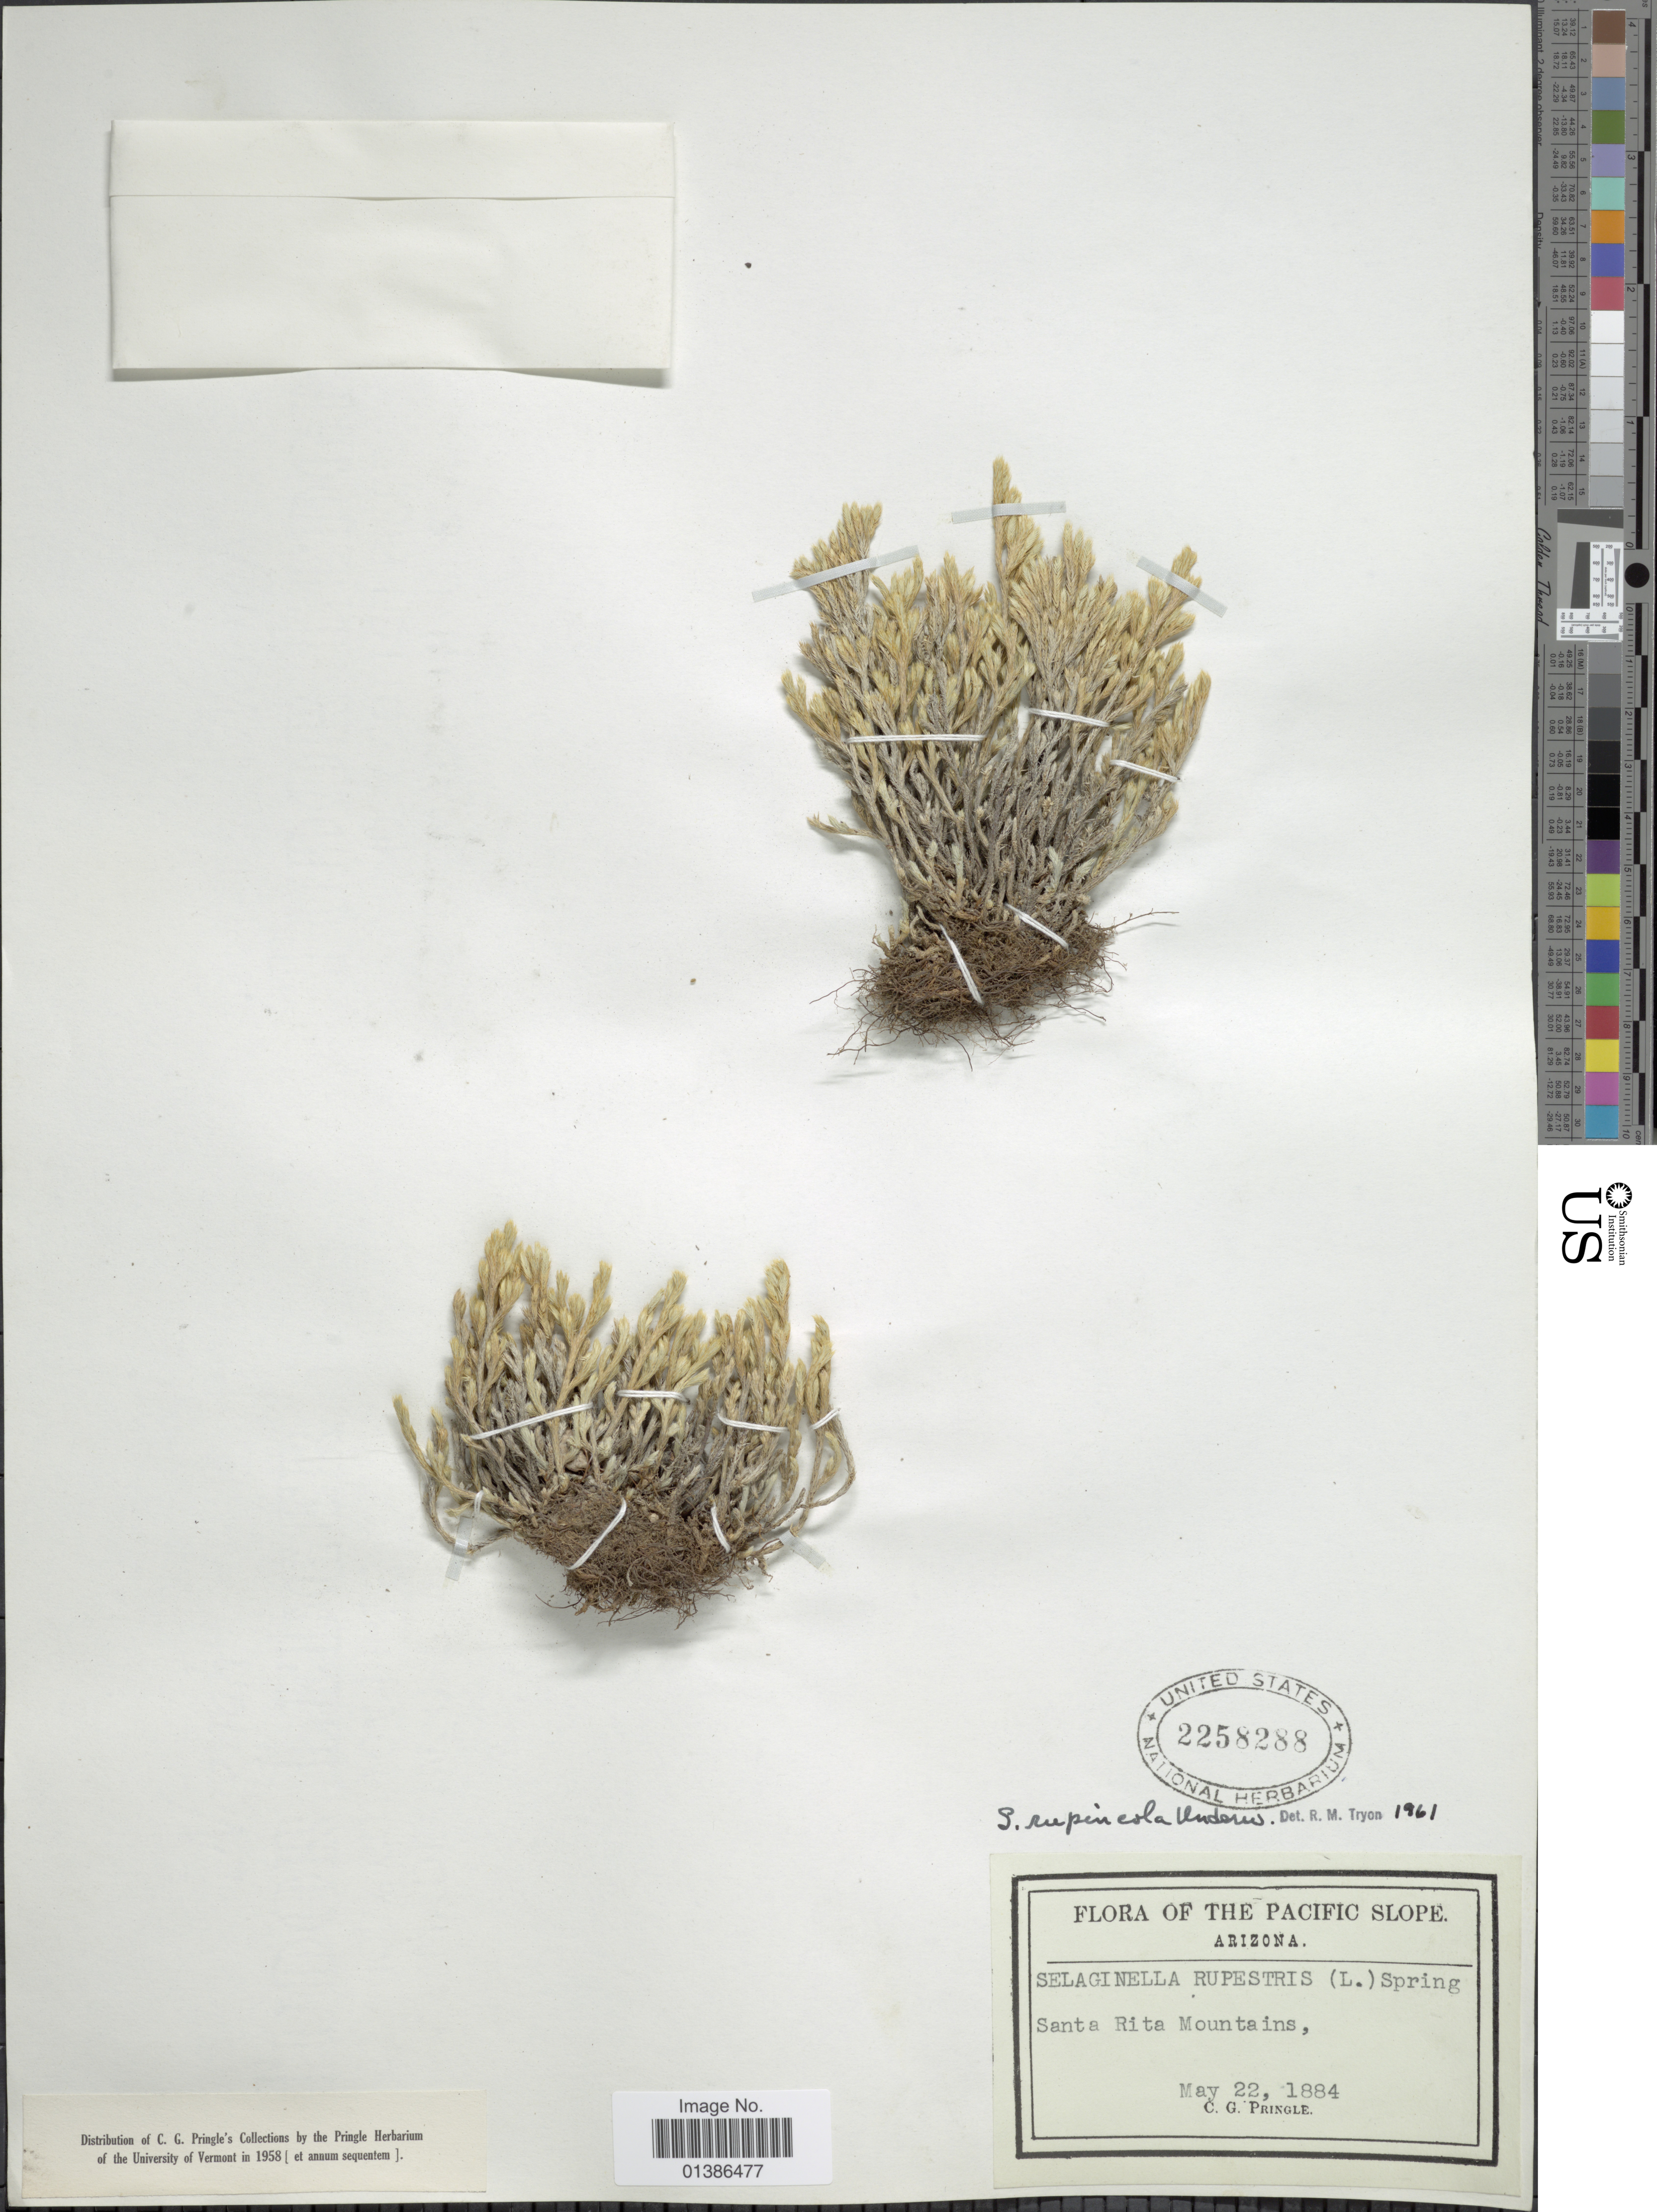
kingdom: Plantae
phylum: Tracheophyta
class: Lycopodiopsida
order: Selaginellales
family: Selaginellaceae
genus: Selaginella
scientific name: Selaginella rupincola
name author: Underw.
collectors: C. G. Pringle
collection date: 1884-05-22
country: United States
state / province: Arizona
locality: Pacific Slope. Santa Rita Mountains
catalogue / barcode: US 2258288